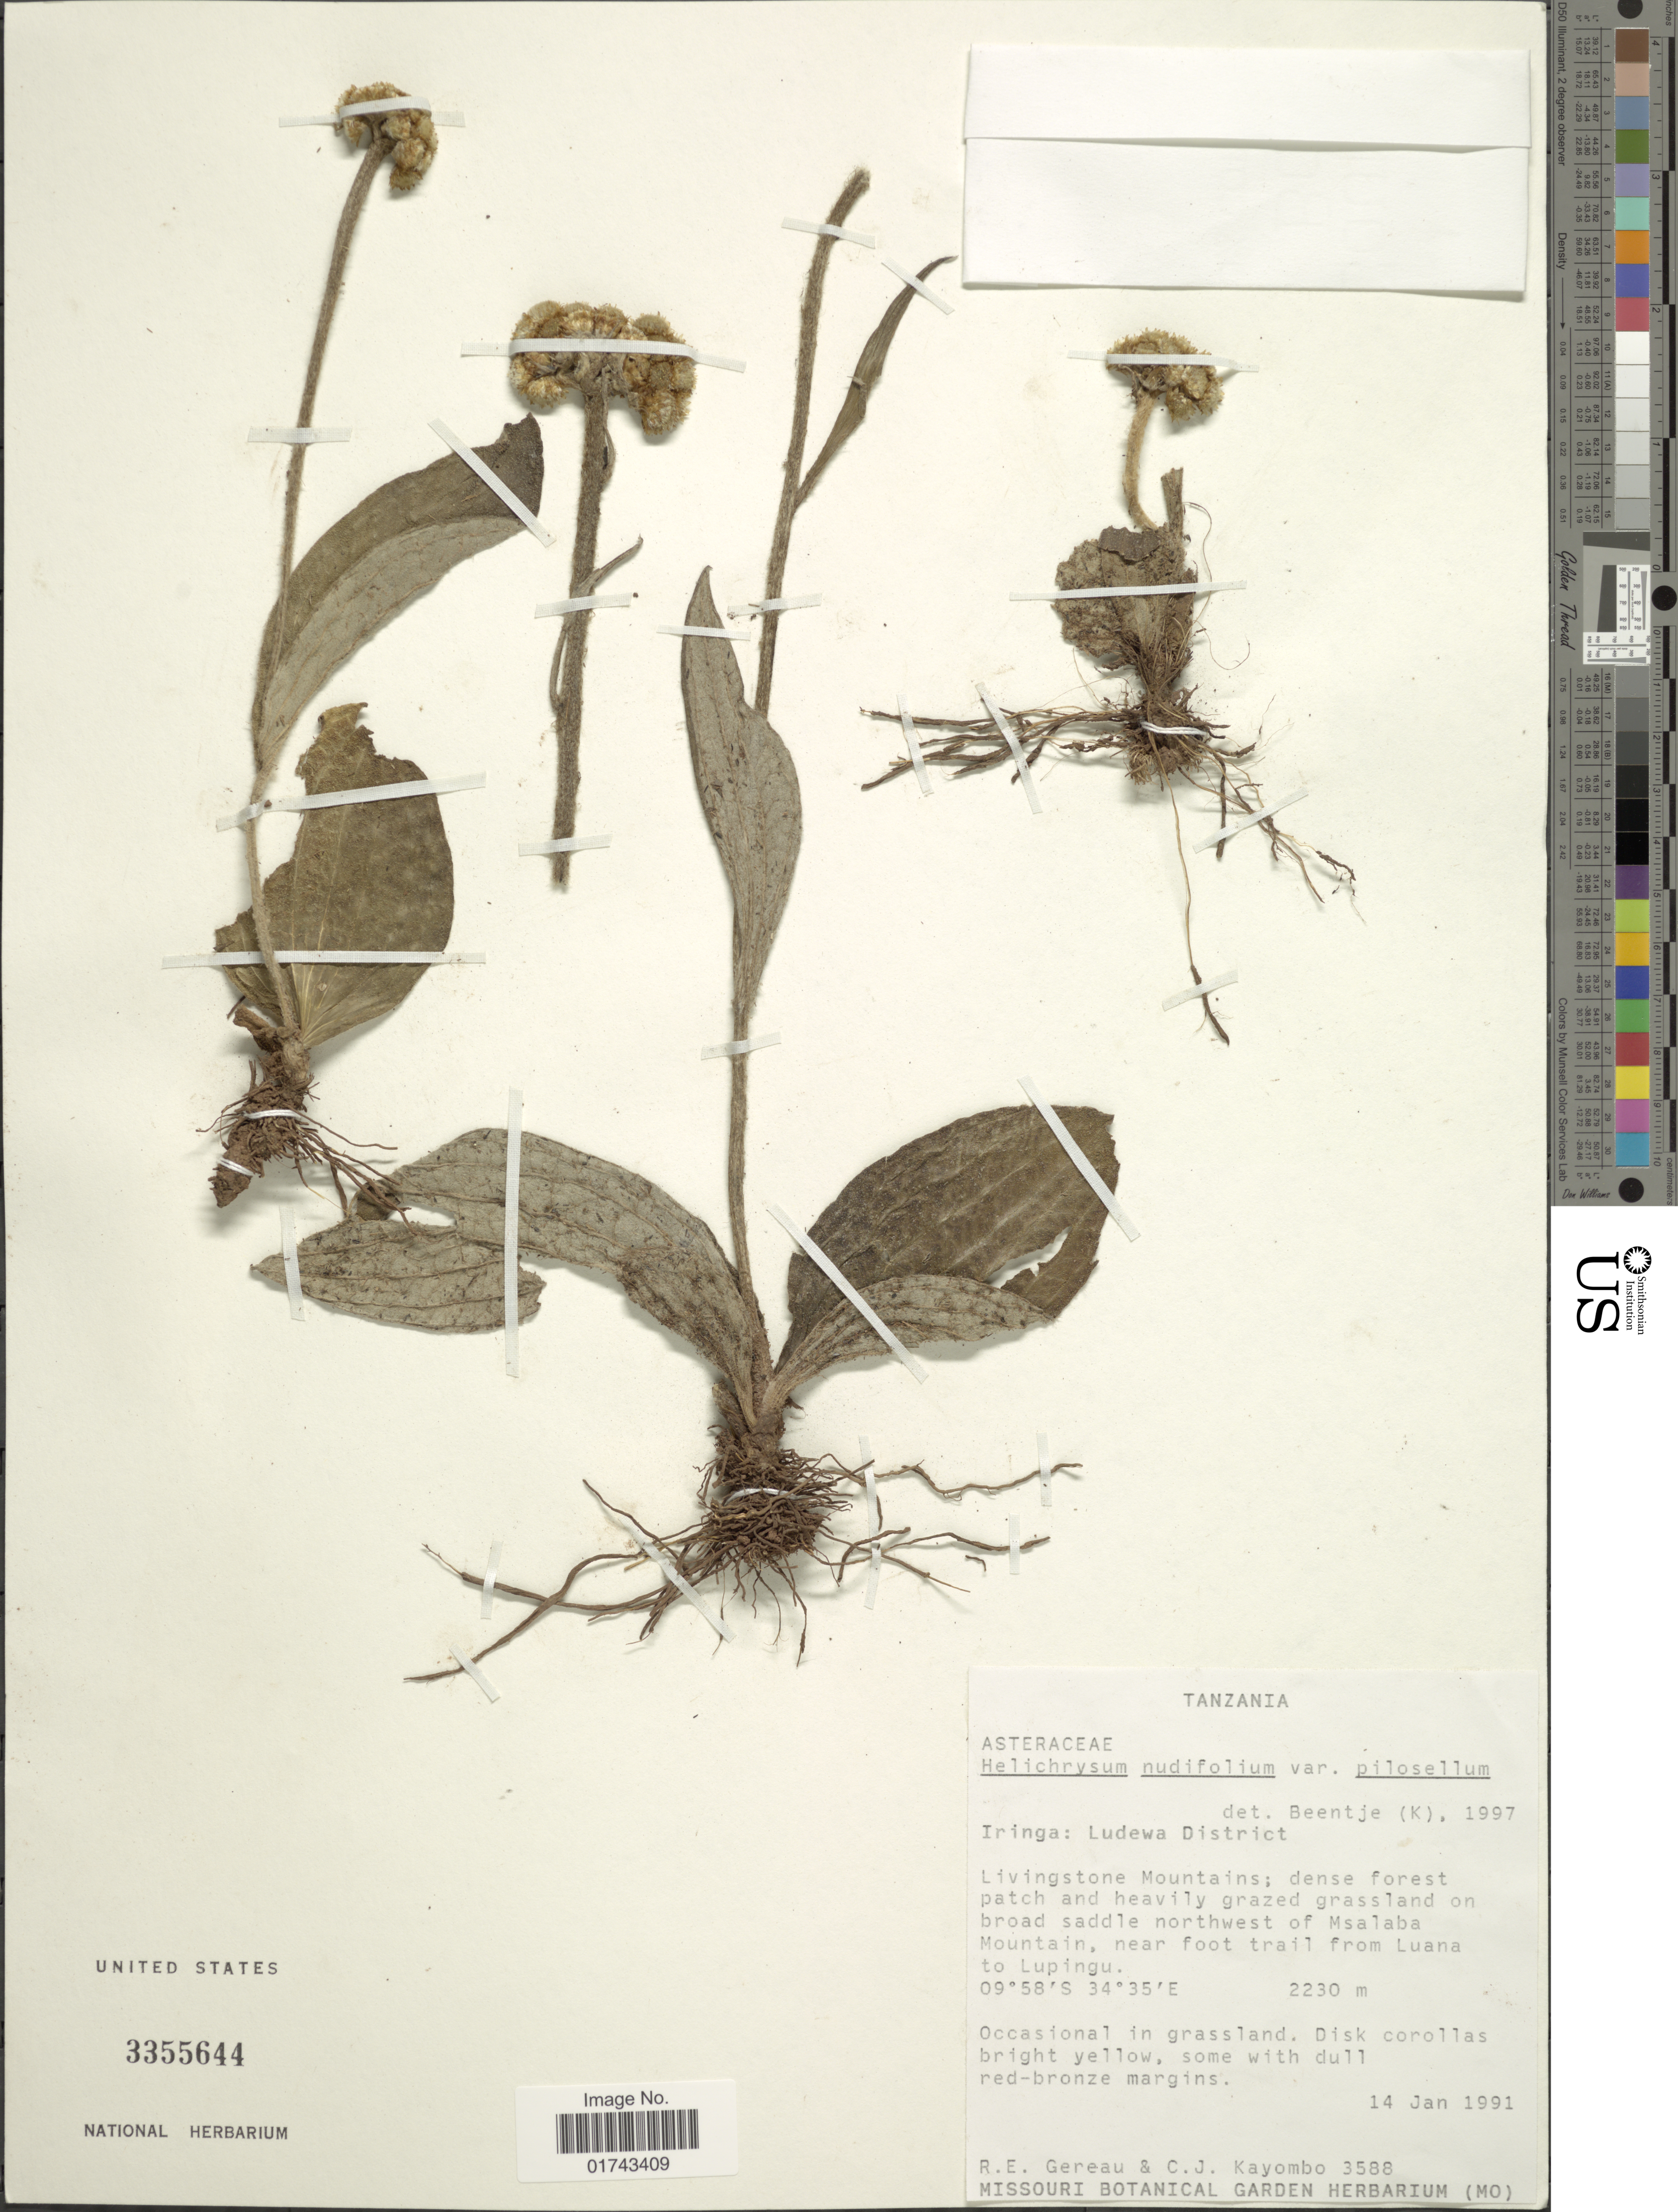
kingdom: Plantae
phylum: Tracheophyta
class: Magnoliopsida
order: Asterales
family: Asteraceae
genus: Helichrysum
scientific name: Helichrysum nudifolium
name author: (L.) Less.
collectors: R. Gereau & C. Kayombo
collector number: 3588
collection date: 1991-01-14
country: Tanzania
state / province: Iringa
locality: Iringa: Ludewa District, Livingstone Mountains: dense forest patch and heavily grazed grassland on broad saddle northwest of Msalaba Mountain, near foot trail from Luana to Lupingu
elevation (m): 2230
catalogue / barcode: US 3355644